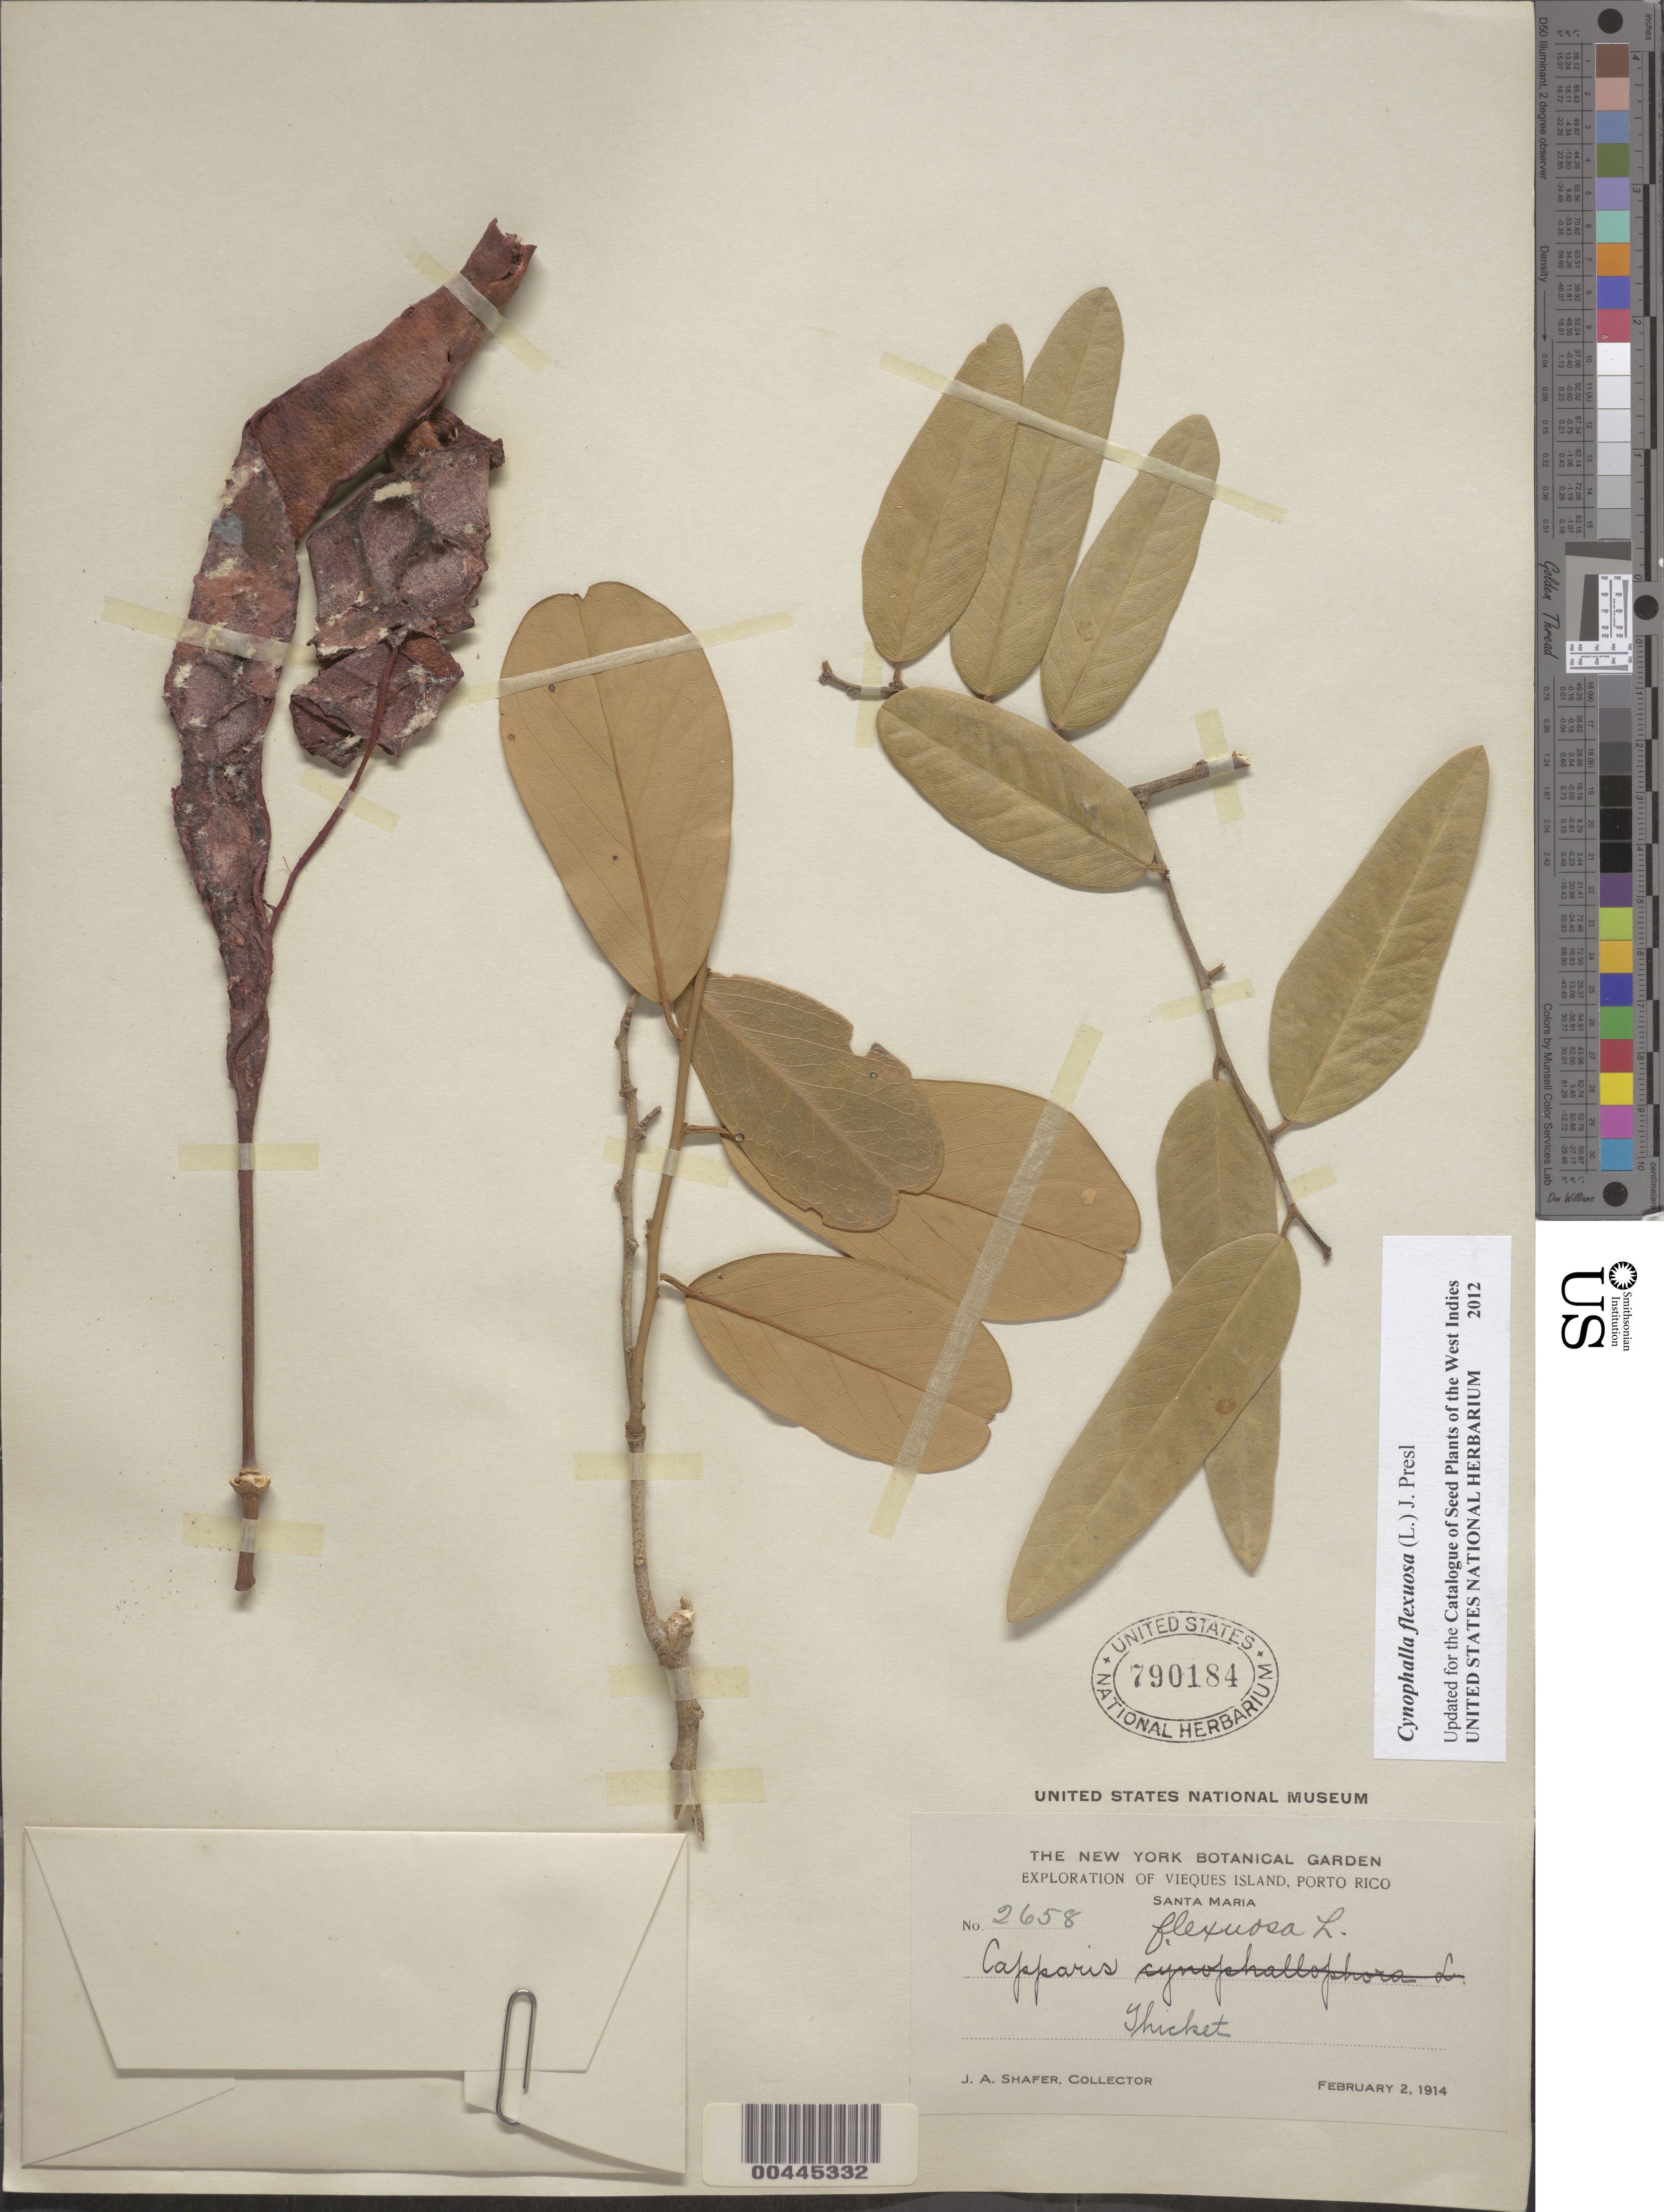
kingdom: Plantae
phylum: Tracheophyta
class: Magnoliopsida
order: Brassicales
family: Capparaceae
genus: Capparis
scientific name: Capparis flexuosa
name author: (L.) L.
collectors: J. A. Shafer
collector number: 2658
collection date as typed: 02 Feb 1914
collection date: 1914-02-02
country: Puerto Rico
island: Greater Antilles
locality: Vieques Island: Santa Maria. Thicket.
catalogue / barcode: US 790184